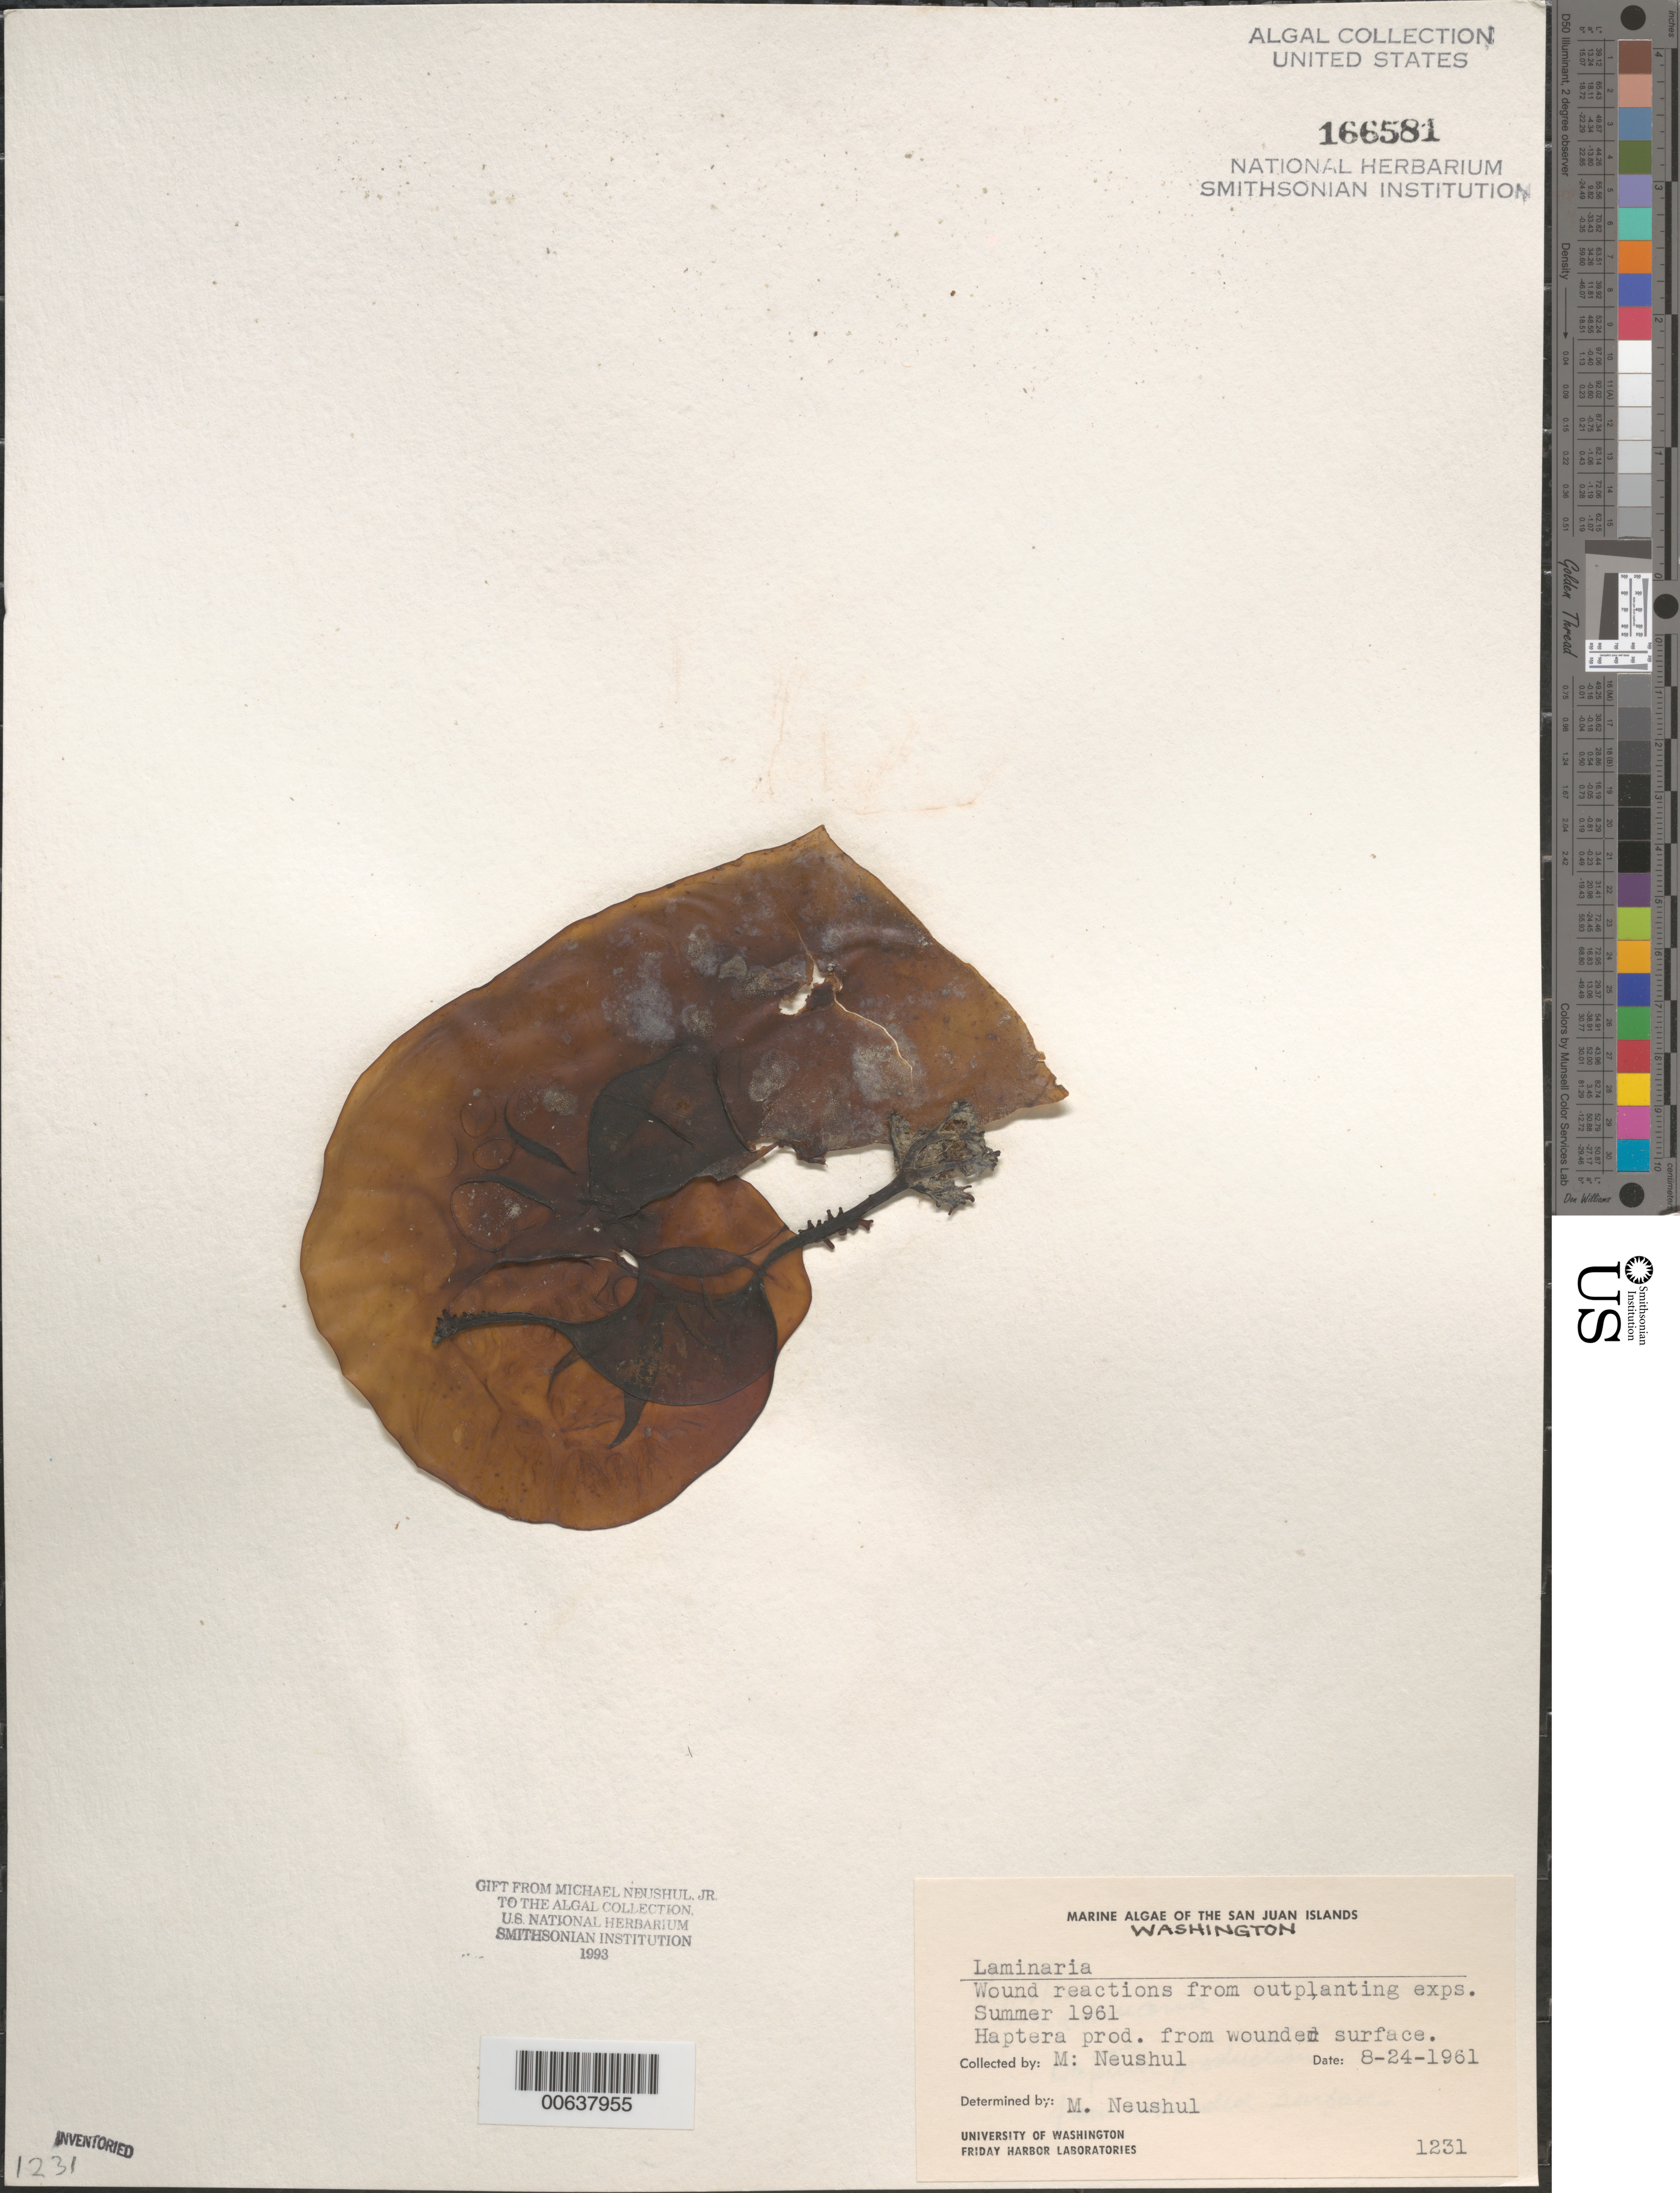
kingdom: Chromista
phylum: Ochrophyta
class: Phaeophyceae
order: Laminariales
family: Laminariaceae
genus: Laminaria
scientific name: Laminaria sp.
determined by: Neushul, M.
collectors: M. Neushul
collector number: Neushul 1231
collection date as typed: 24 Aug 1961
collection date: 1961-08-24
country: United States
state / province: Washington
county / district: San Juan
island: San Juan Islands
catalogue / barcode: US 166581